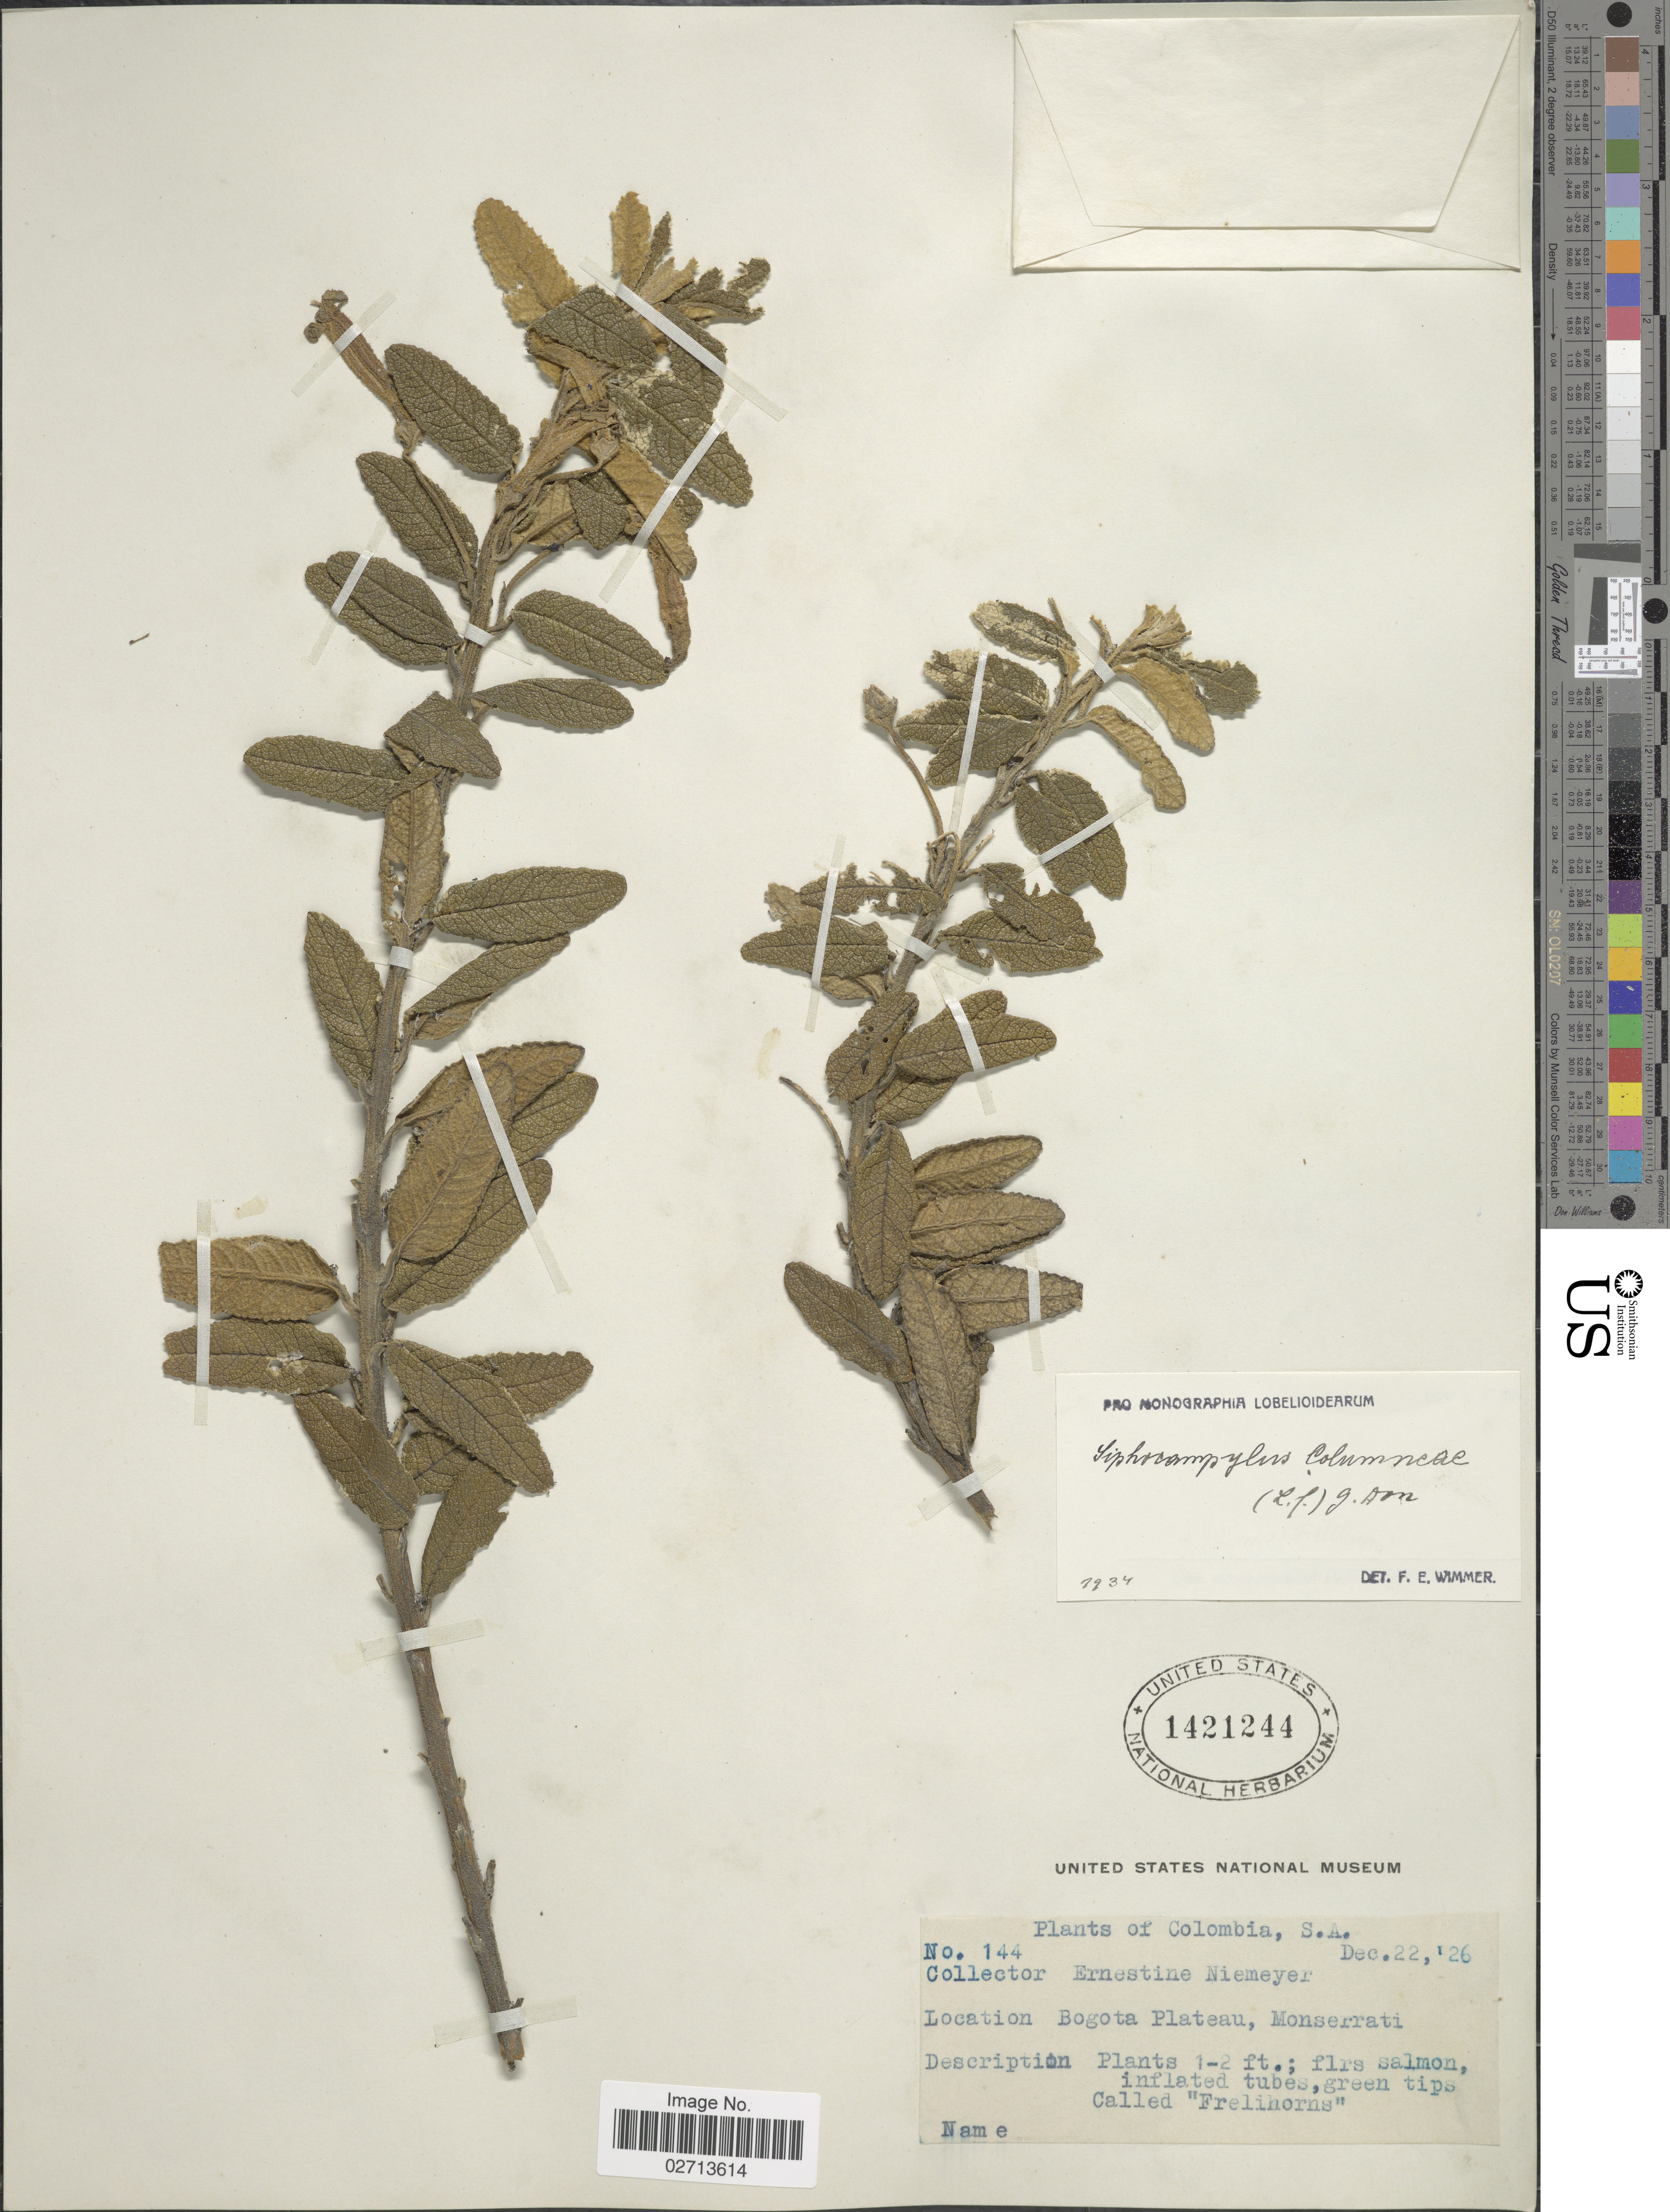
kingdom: Plantae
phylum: Tracheophyta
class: Magnoliopsida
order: Asterales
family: Campanulaceae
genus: Siphocampylus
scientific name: Siphocampylus columnae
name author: (L. f.) G. Don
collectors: E. H. Niemeyer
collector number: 144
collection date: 1926-12-22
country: Colombia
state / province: Bogota D.C.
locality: S.A. Bogota Plateau Monserrati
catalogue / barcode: US 1421244